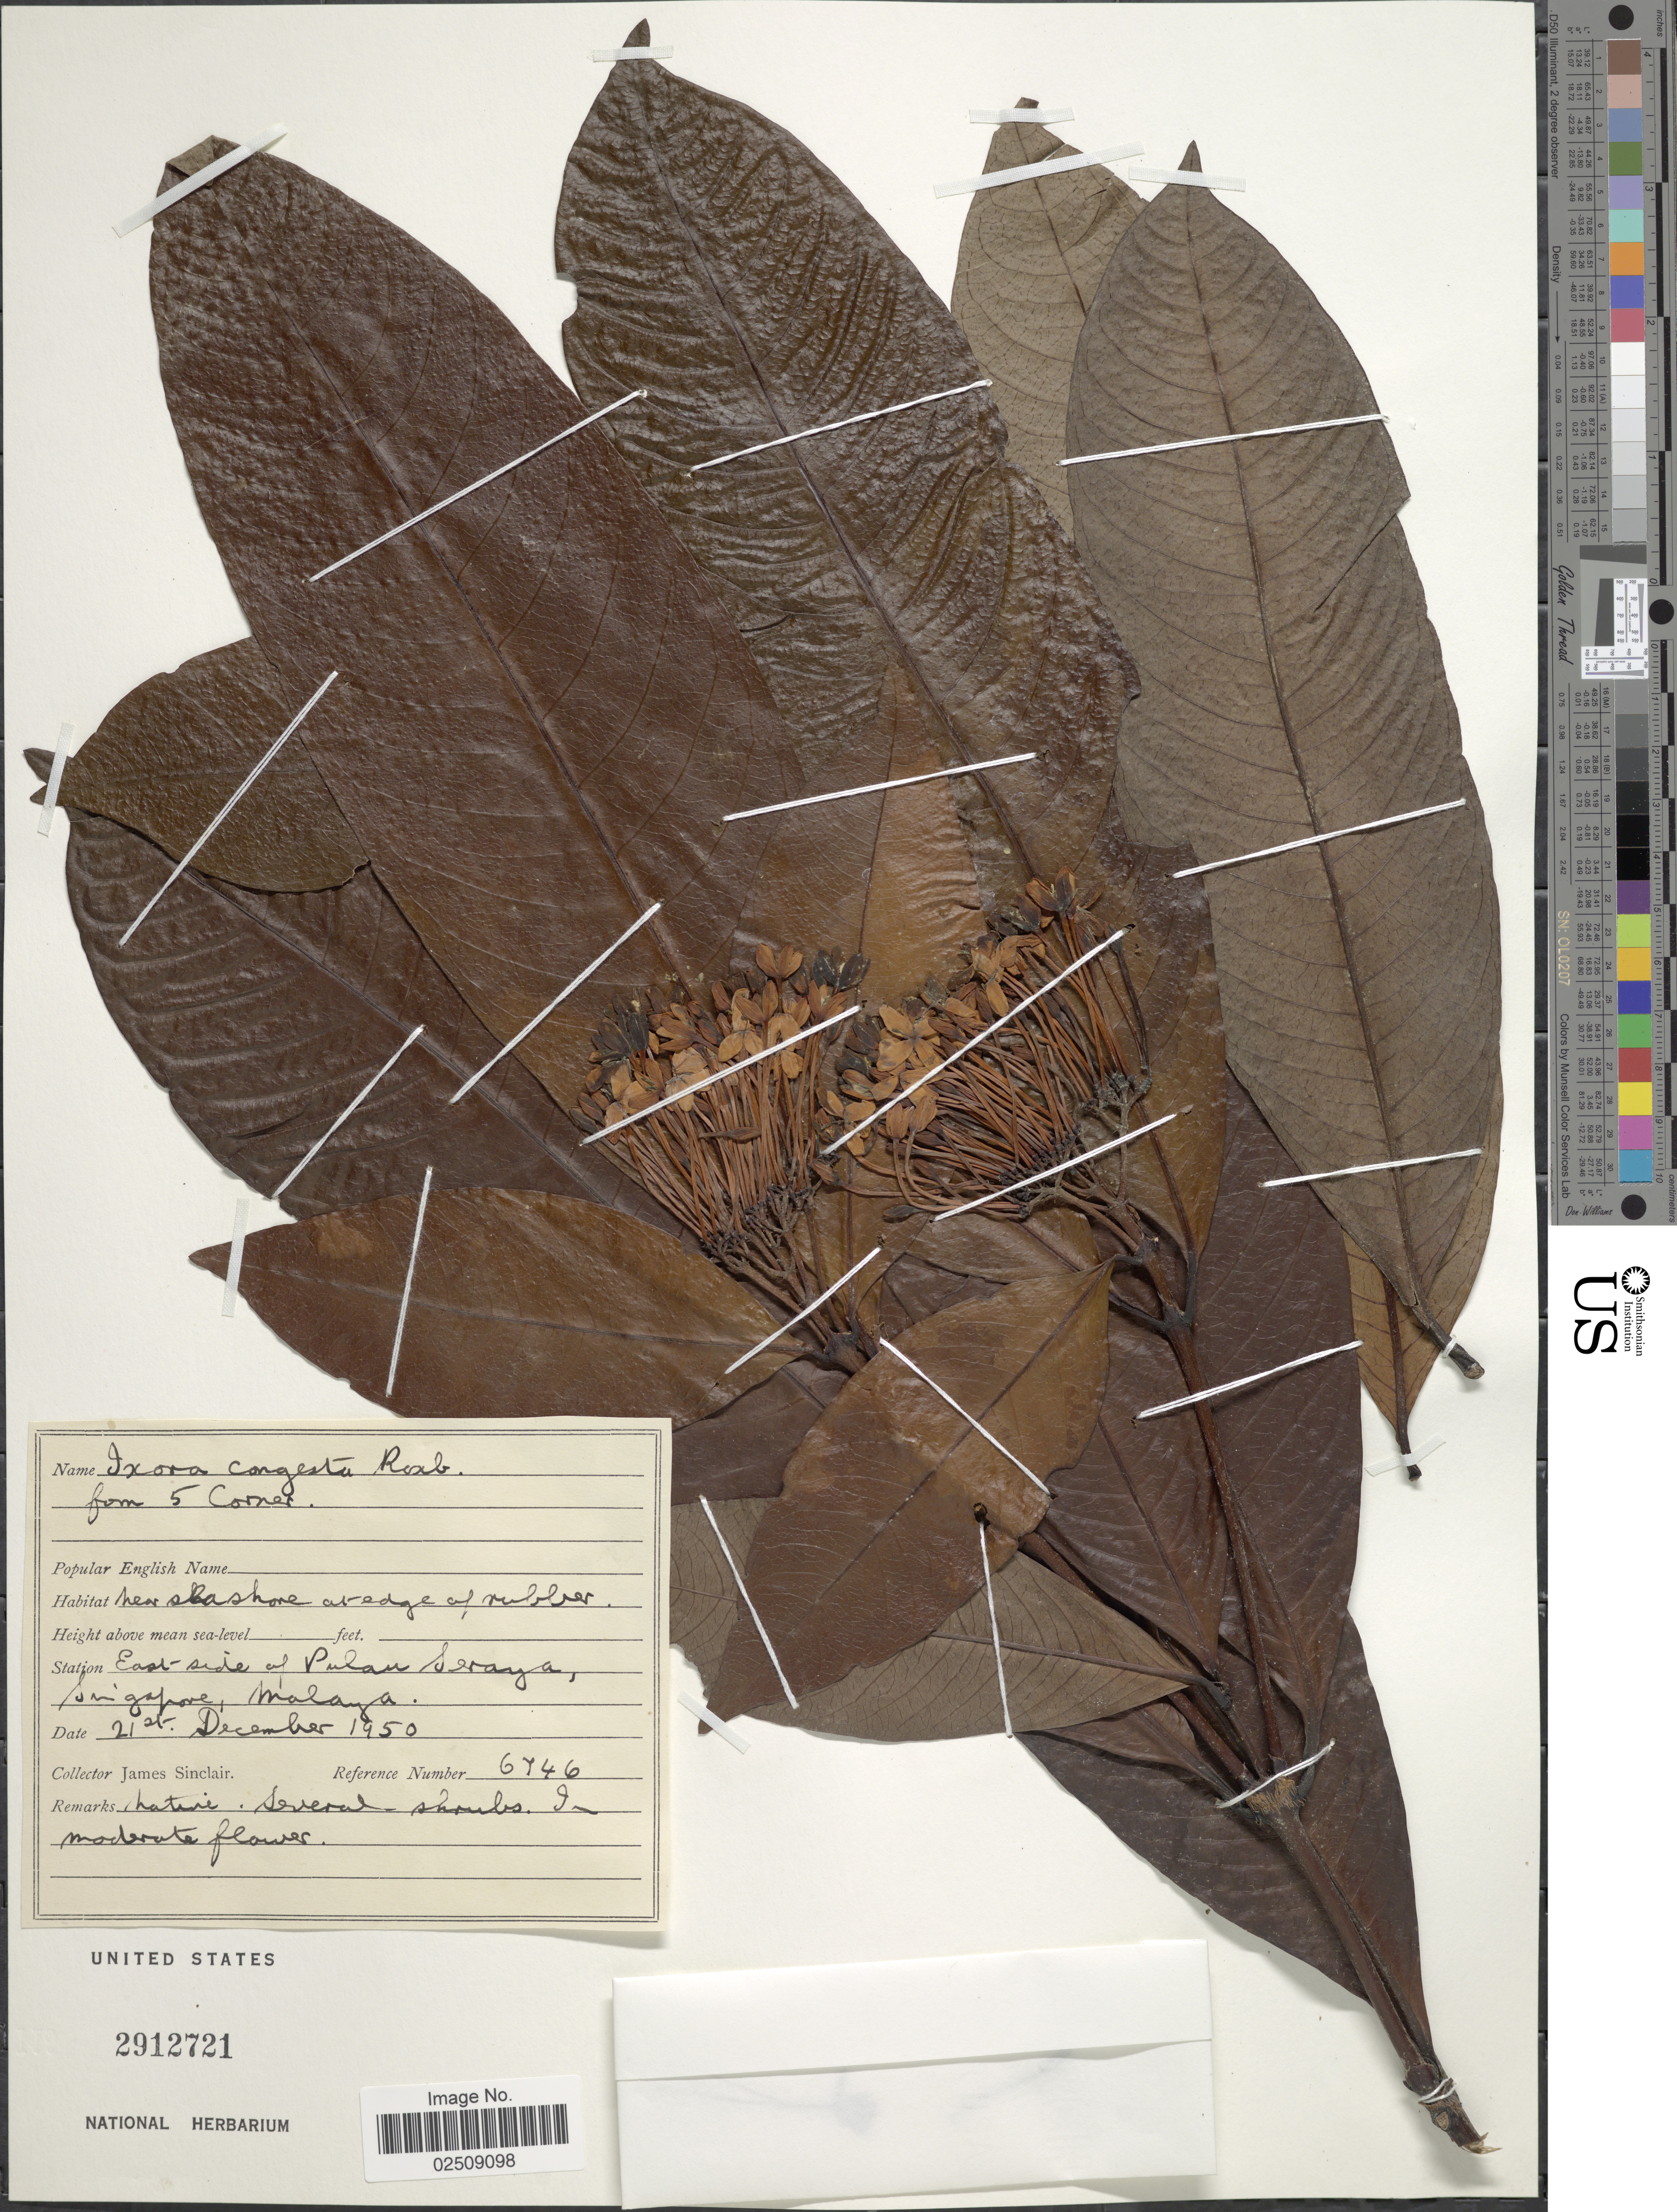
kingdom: Plantae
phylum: Tracheophyta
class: Magnoliopsida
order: Gentianales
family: Rubiaceae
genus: Ixora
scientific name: Ixora congesta x I. macrothyrsa (Teijsm. & Binn.) N.E. Br. 'Thai Flame'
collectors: J. Sinclair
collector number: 6746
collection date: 1950-12-21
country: Singapore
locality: East side of Pulau Iraya, Singapore, Malaya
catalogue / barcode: US 2912721